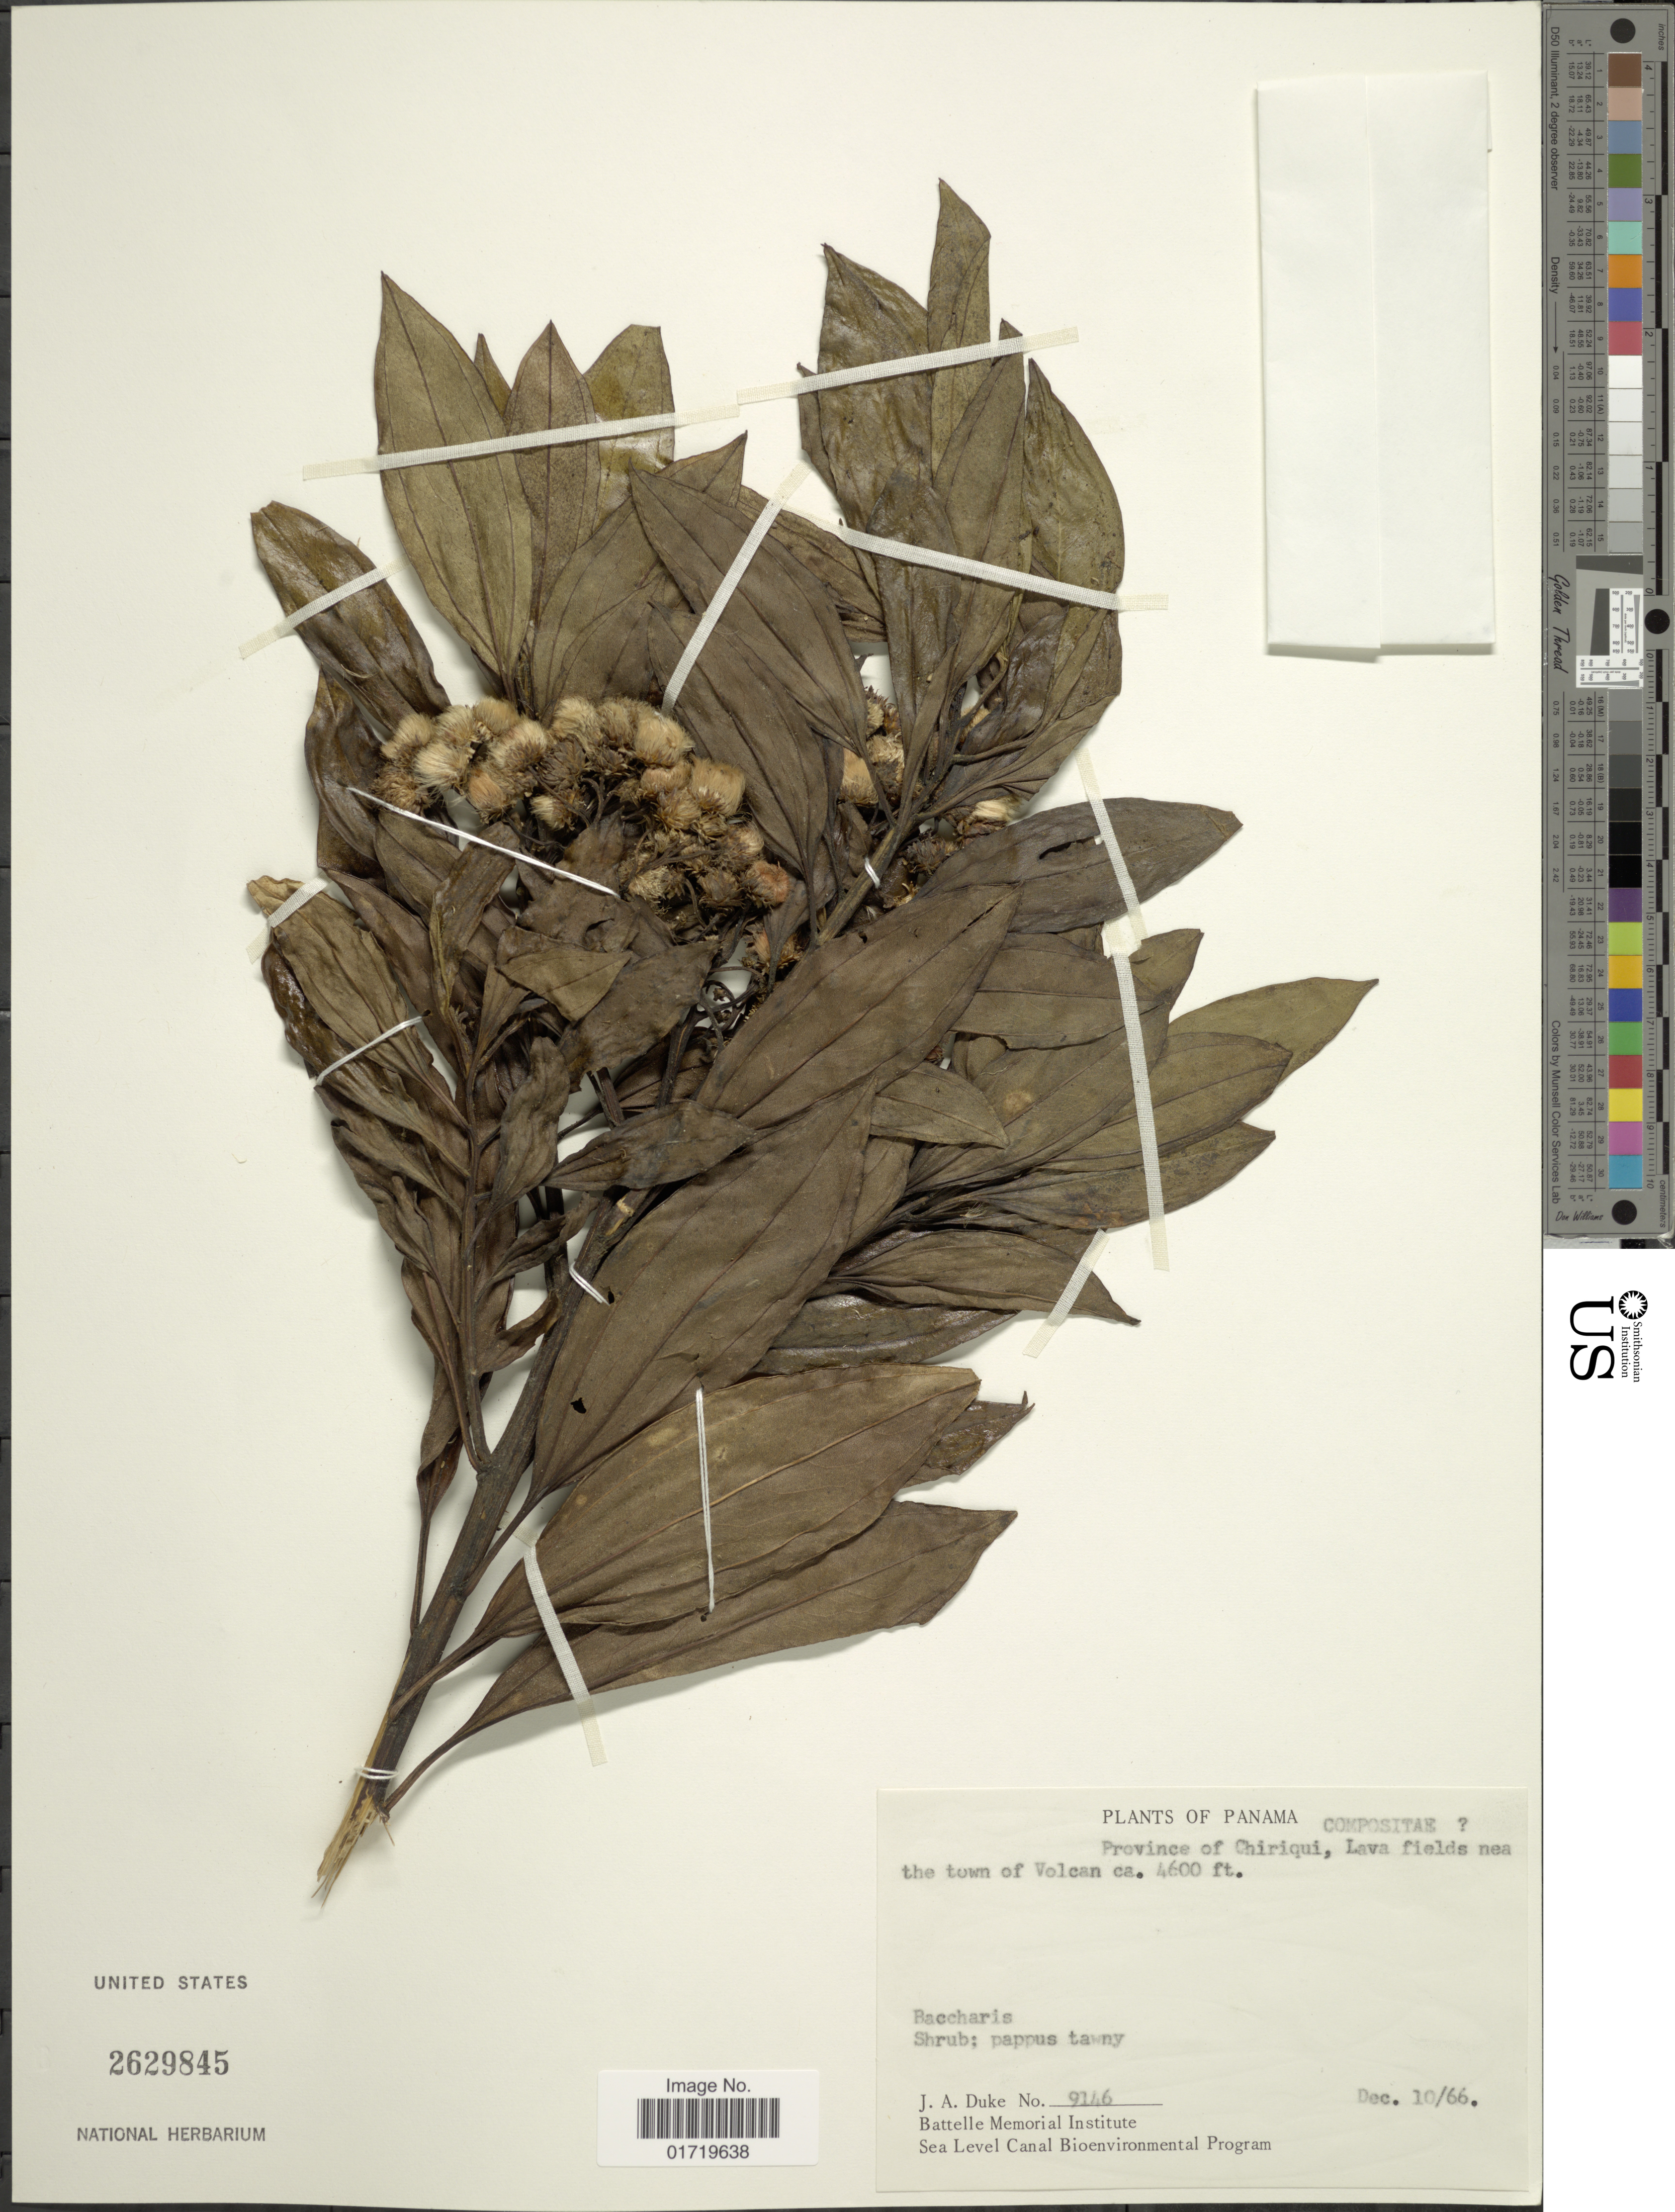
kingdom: Plantae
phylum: Tracheophyta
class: Magnoliopsida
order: Asterales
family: Asteraceae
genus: Baccharis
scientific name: Baccharis pedunculata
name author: (Mill.) Cabrera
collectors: J. A. Duke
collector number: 9146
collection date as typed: Transcribed d/m/y: 10/12/66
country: Panama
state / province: Chiriqui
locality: Province of Chiriqui, Lava fields near the town of Volcan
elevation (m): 1402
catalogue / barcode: US 2629845